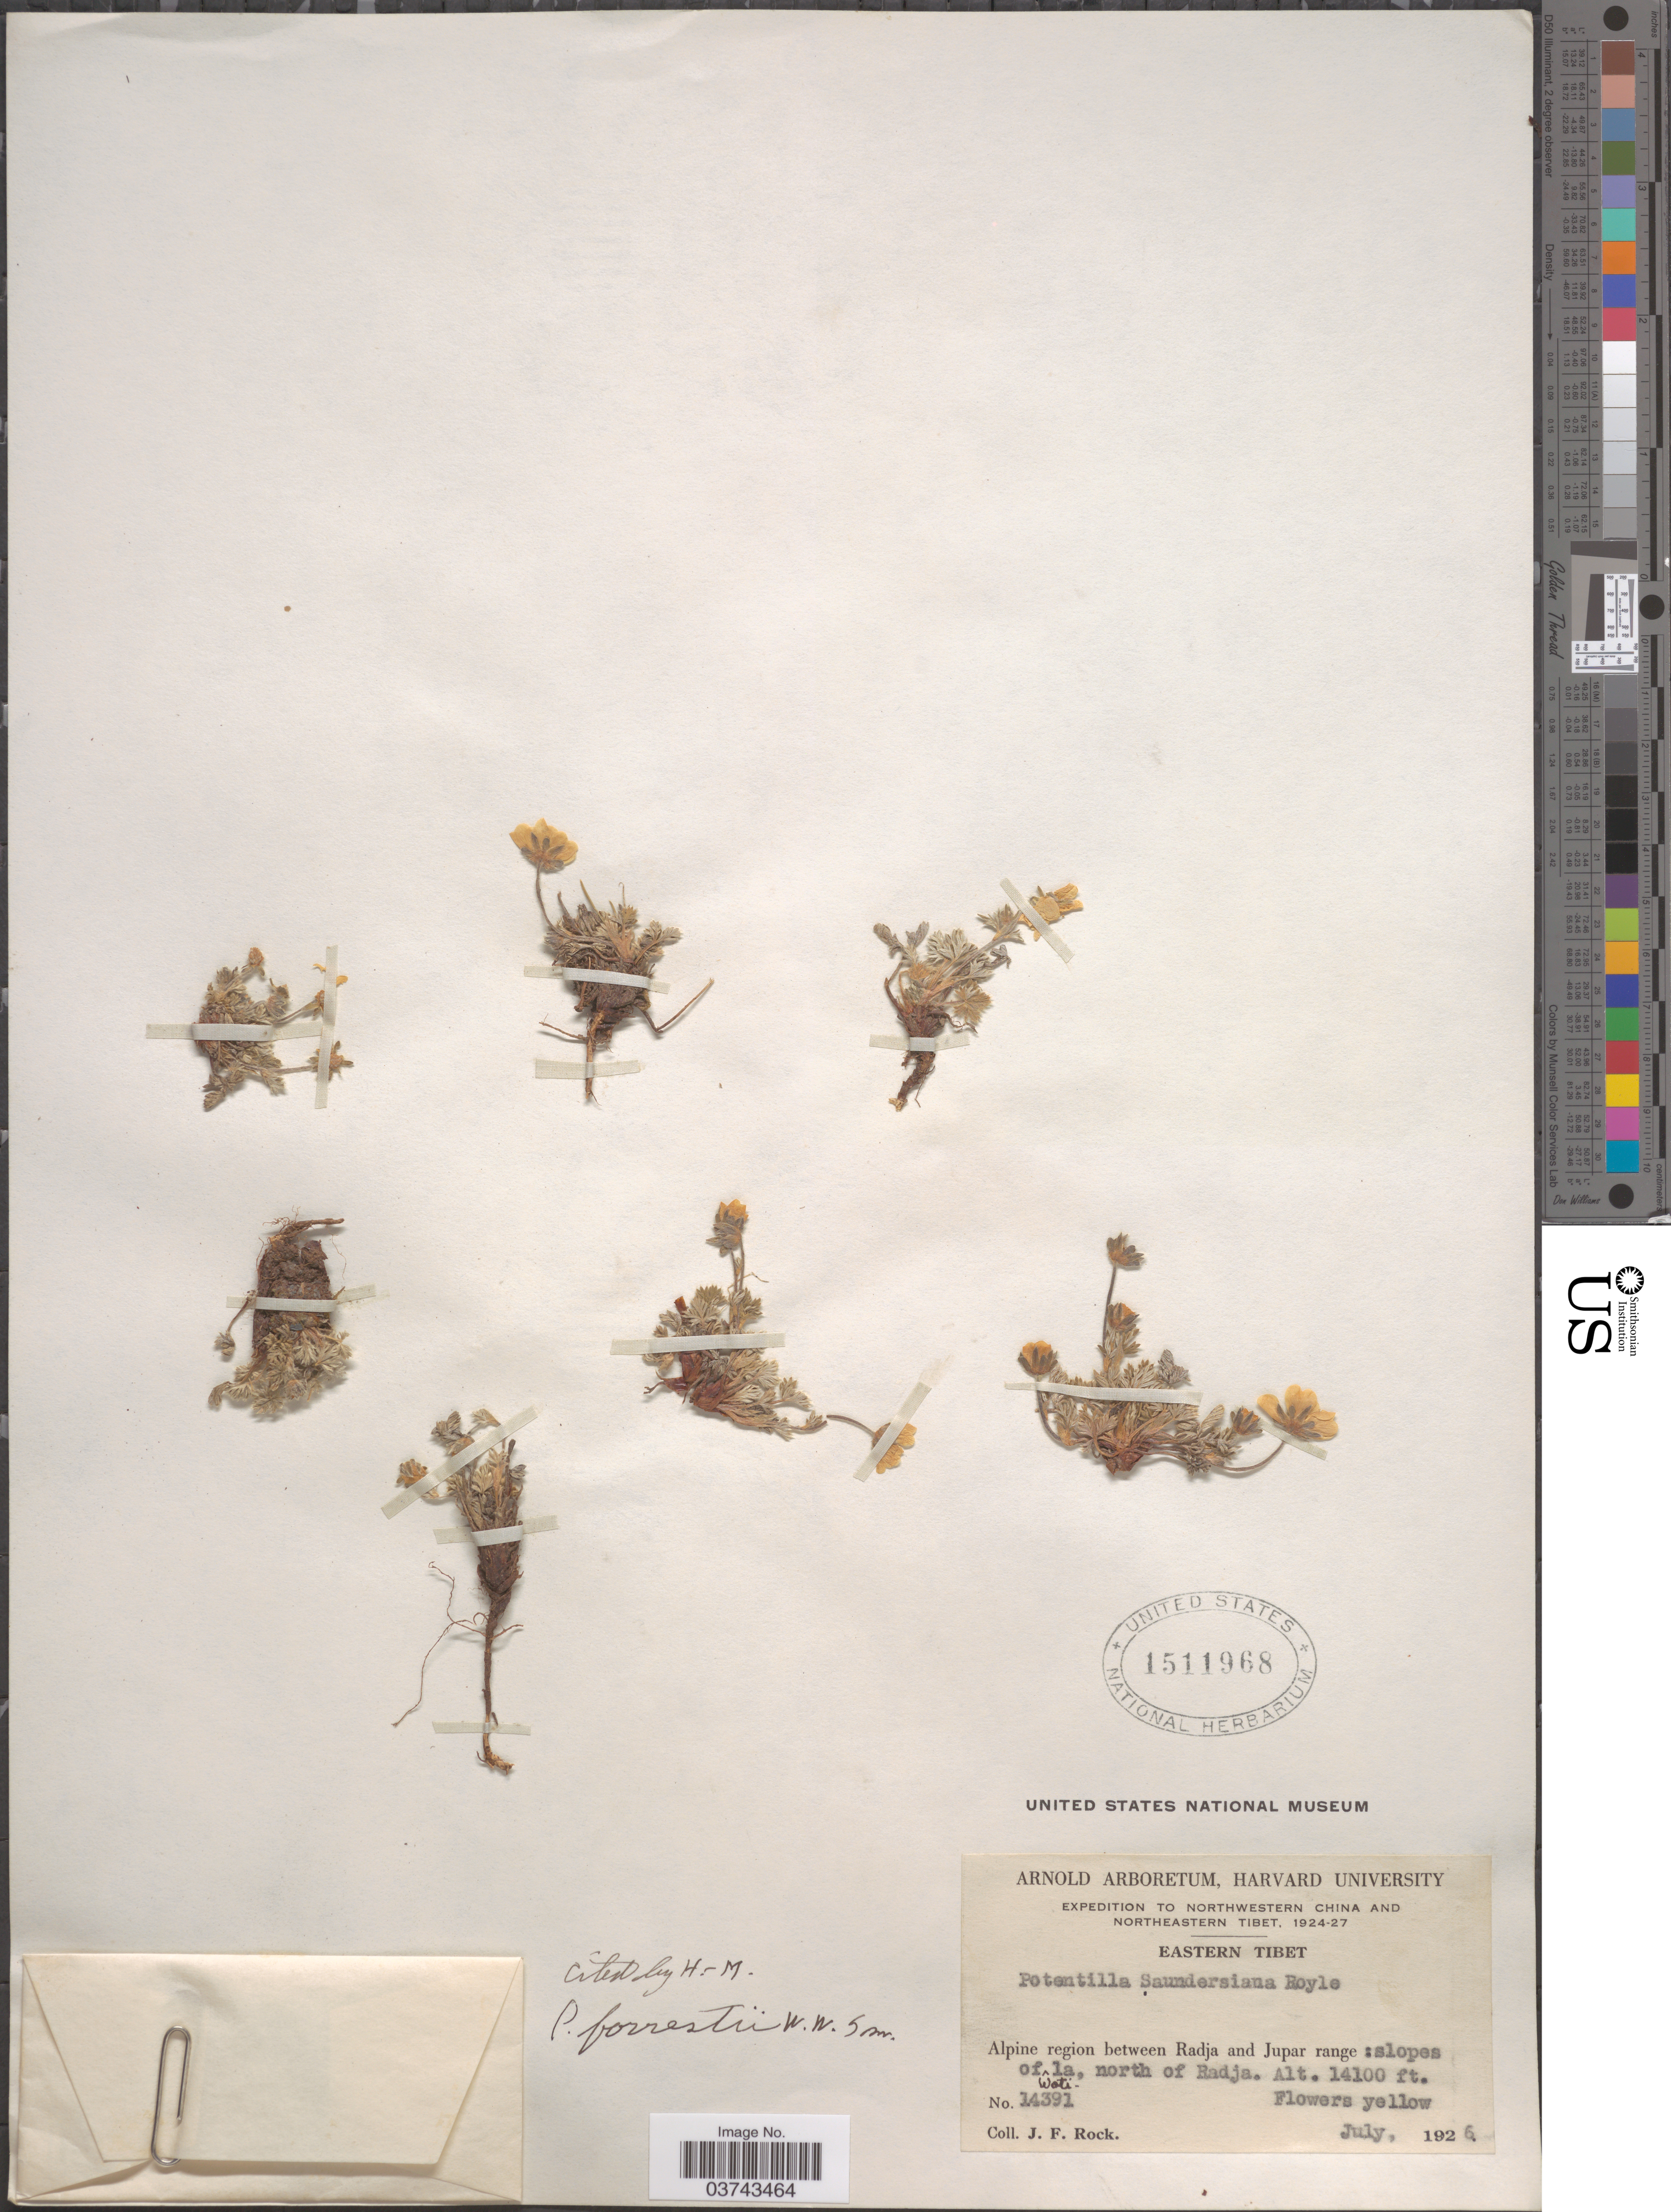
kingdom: Plantae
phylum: Tracheophyta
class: Magnoliopsida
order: Rosales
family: Rosaceae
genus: Potentilla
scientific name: Potentilla forrestii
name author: W.W. Sm.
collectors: J. Rock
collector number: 14391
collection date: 1926-07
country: China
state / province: Xizang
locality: Northeastern Tibet. Eastern Tibet. Alpine region between Radja and Jupar range: slopes of Woti [interpreted] la, north of Radja.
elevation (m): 4298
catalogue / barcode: US 1511968